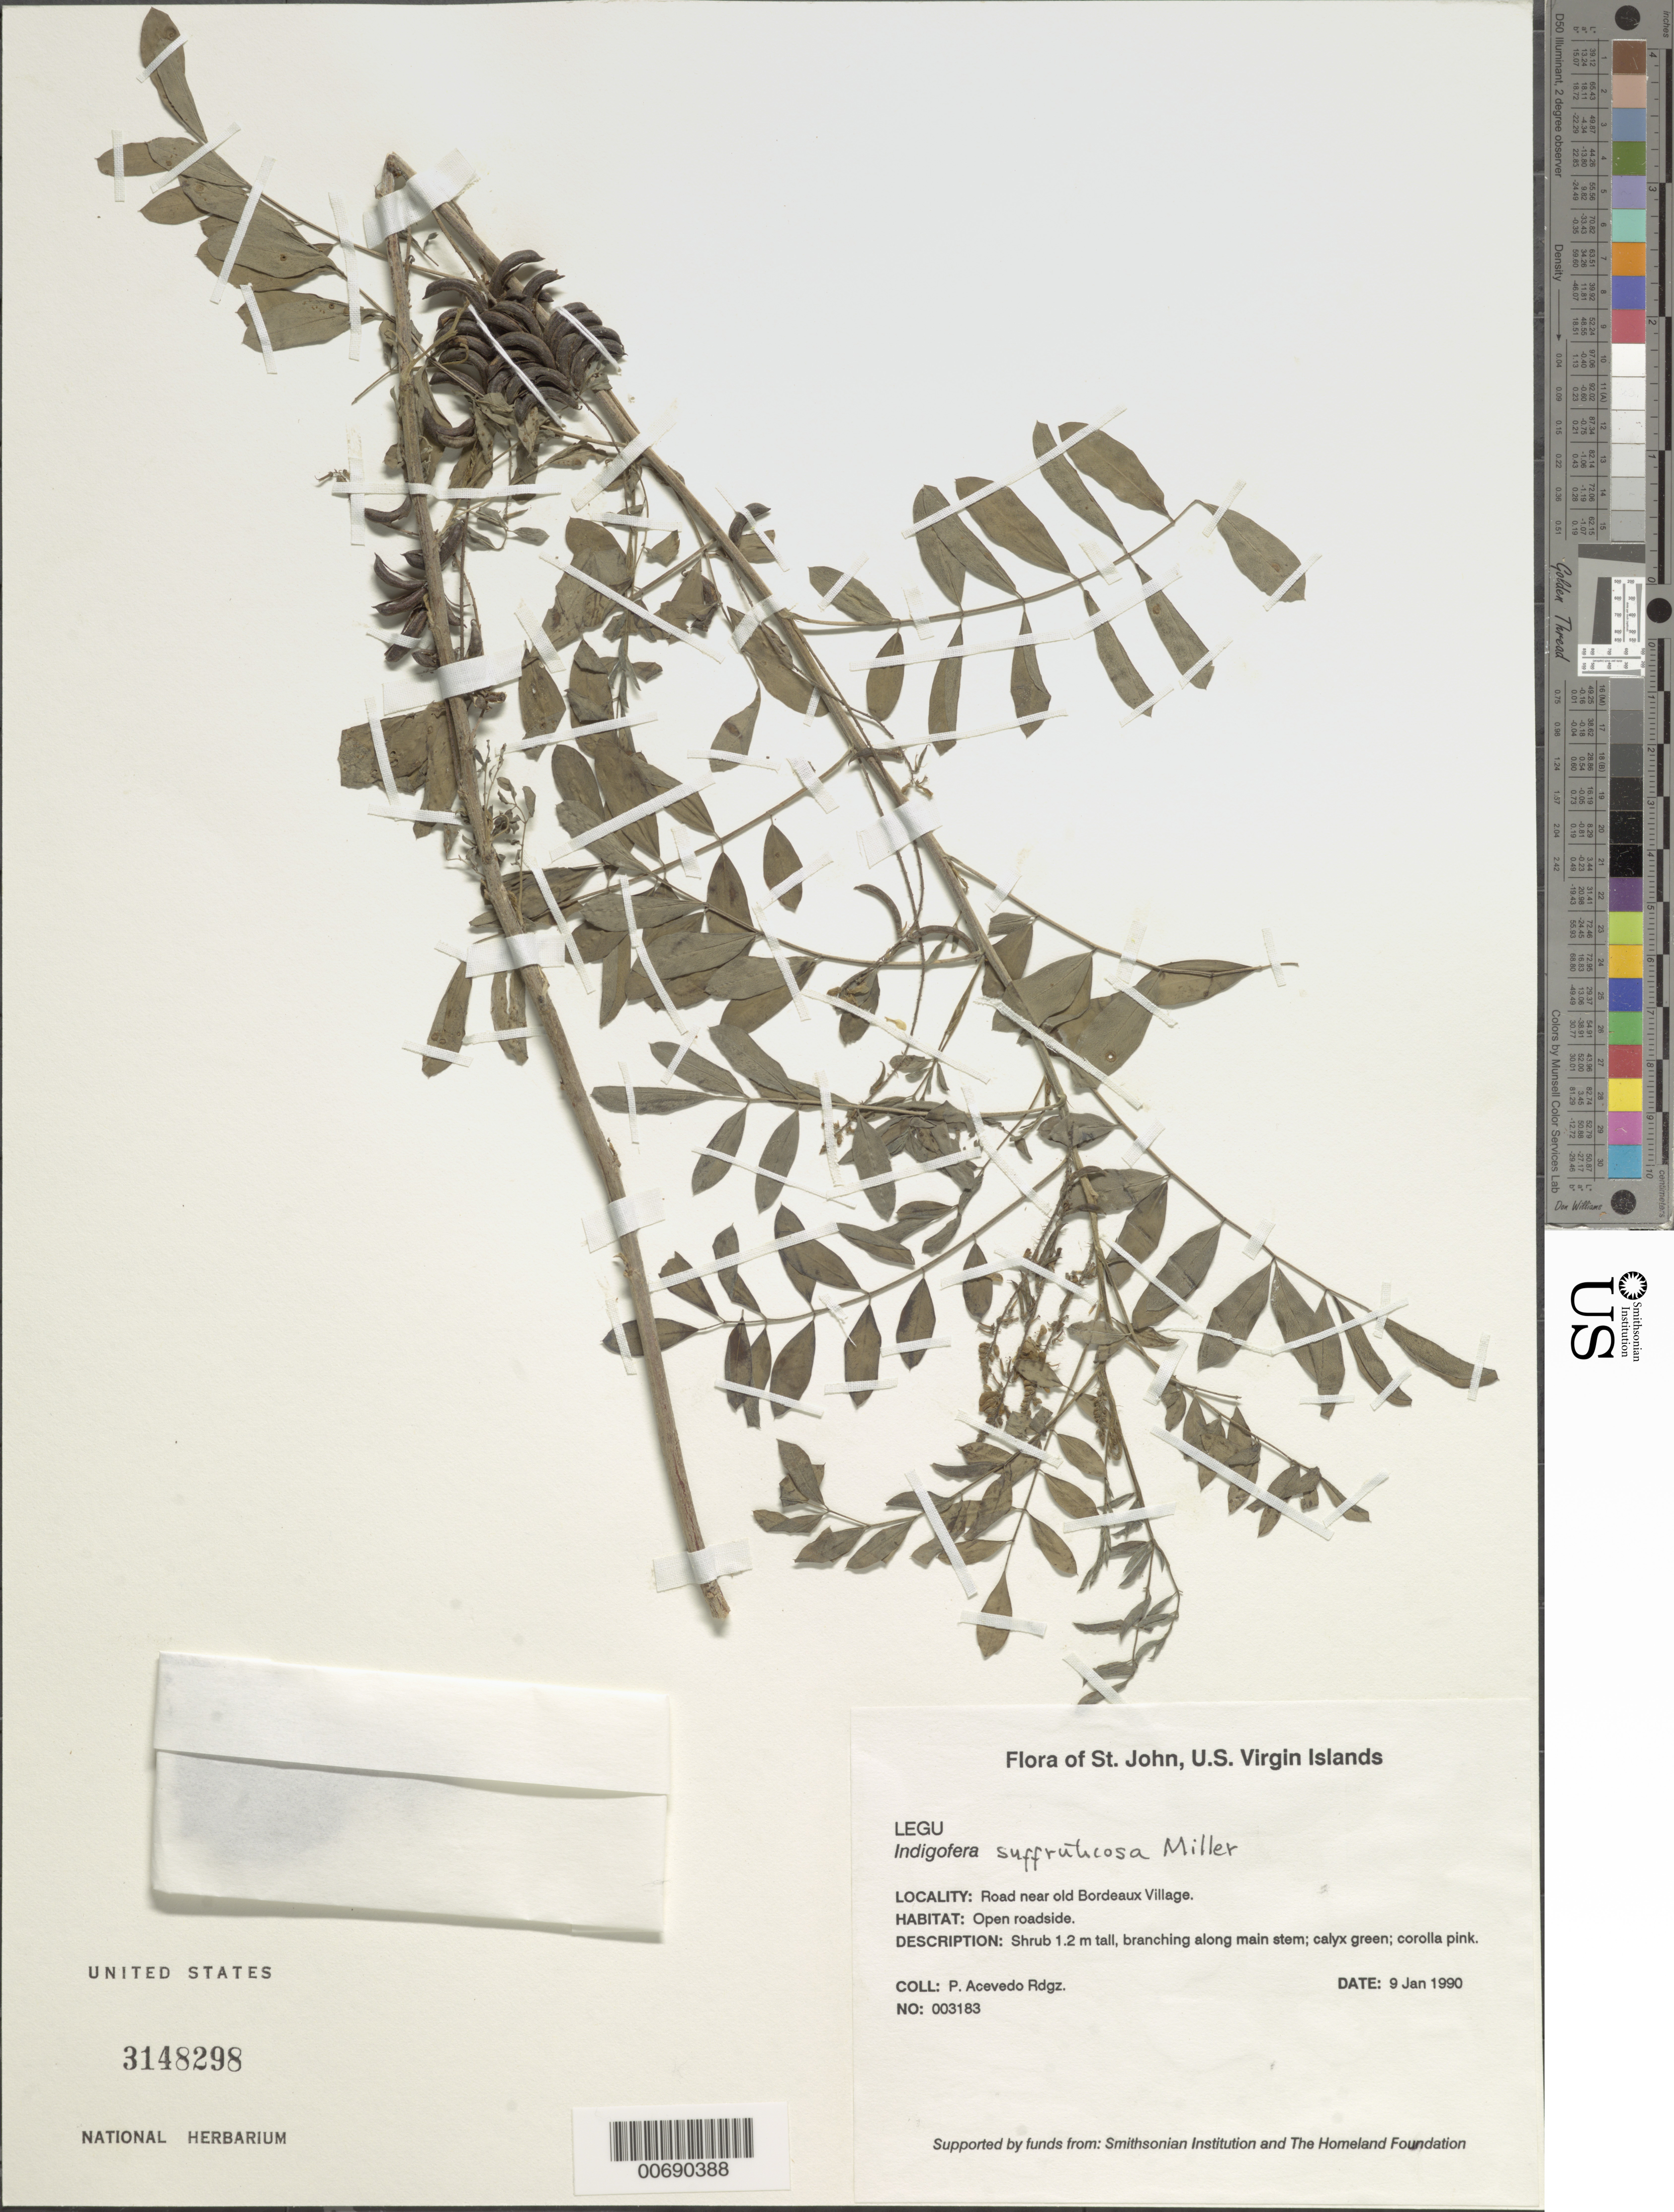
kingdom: Plantae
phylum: Tracheophyta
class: Magnoliopsida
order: Fabales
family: Fabaceae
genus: Indigofera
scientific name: Indigofera suffruticosa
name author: Mill.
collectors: P. Acevedo-Rodr.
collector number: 3183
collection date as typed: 09 Jan 1990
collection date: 1990-01-09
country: U.S. Virgin Islands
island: St. John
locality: Coral Bay Quarter; road near old Bordeaux Village.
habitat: Open roadside.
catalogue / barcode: US 3148298